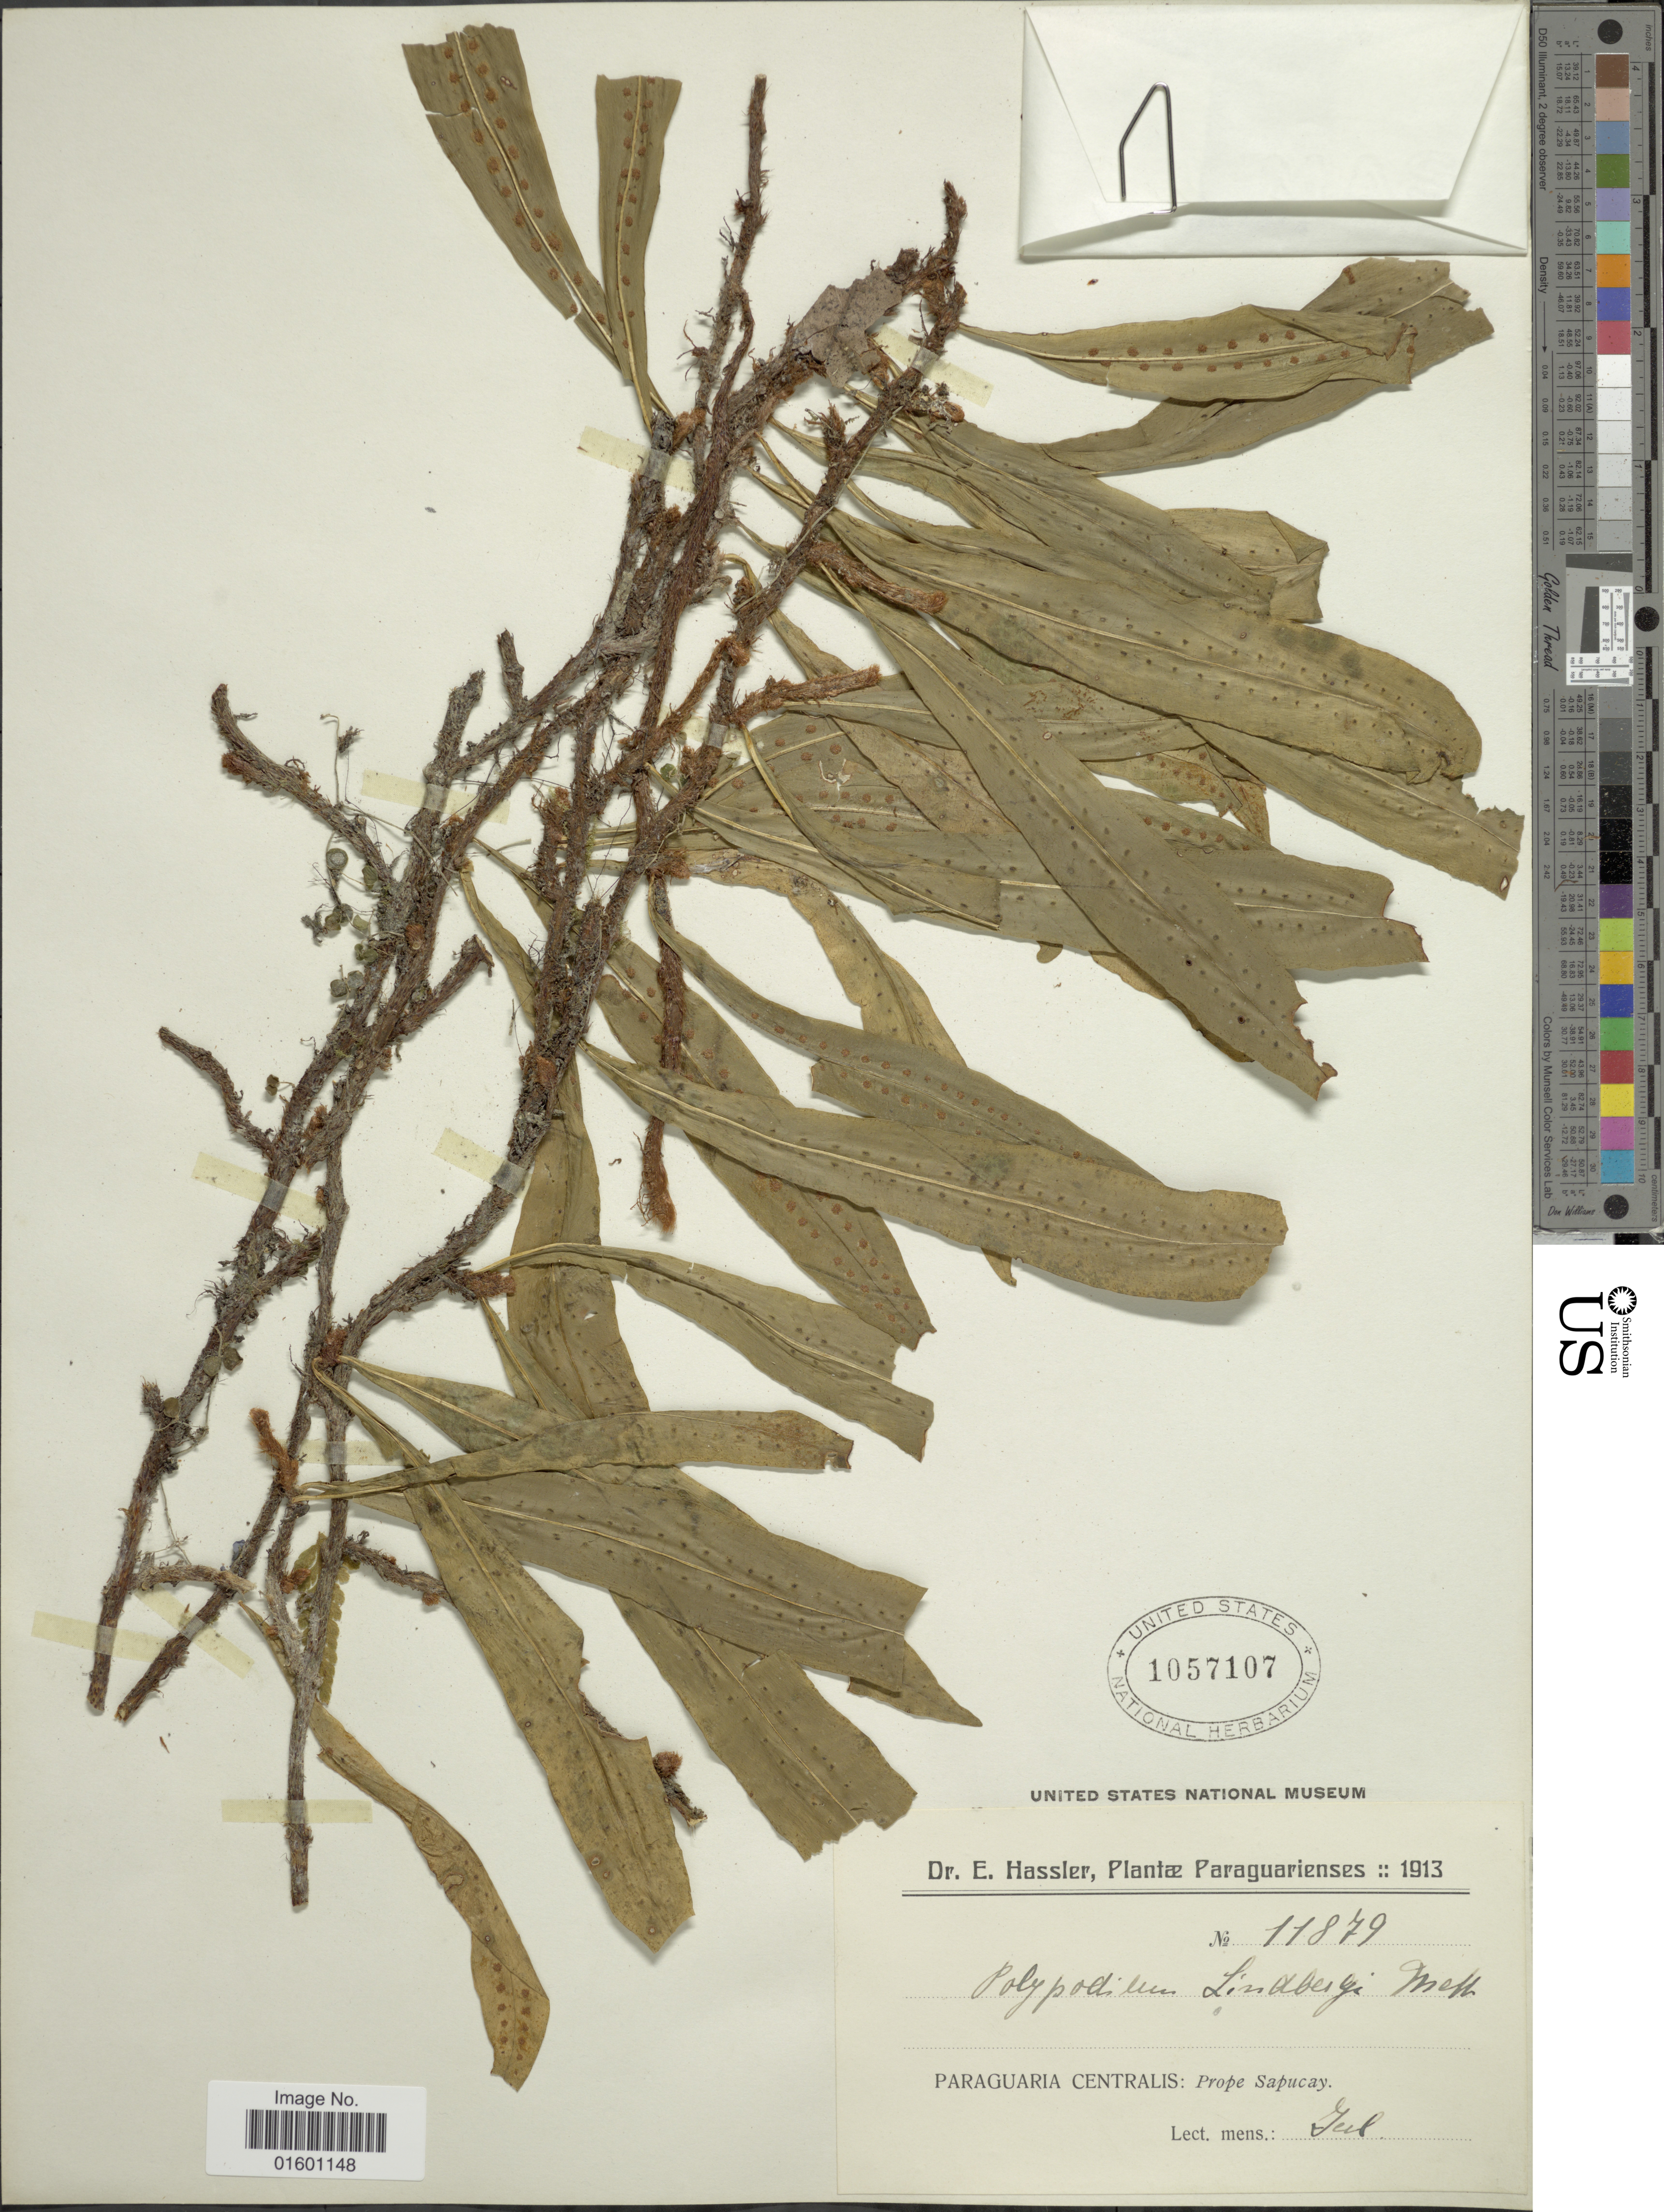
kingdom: Plantae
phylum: Tracheophyta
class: Polypodiopsida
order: Polypodiales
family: Polypodiaceae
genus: Microgramma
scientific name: Microgramma lindbergii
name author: (Mett.) Sota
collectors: E. Hassler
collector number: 11879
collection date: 1913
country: Paraguay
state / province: Paraguari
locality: Prope Sapucay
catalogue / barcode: US 1057107